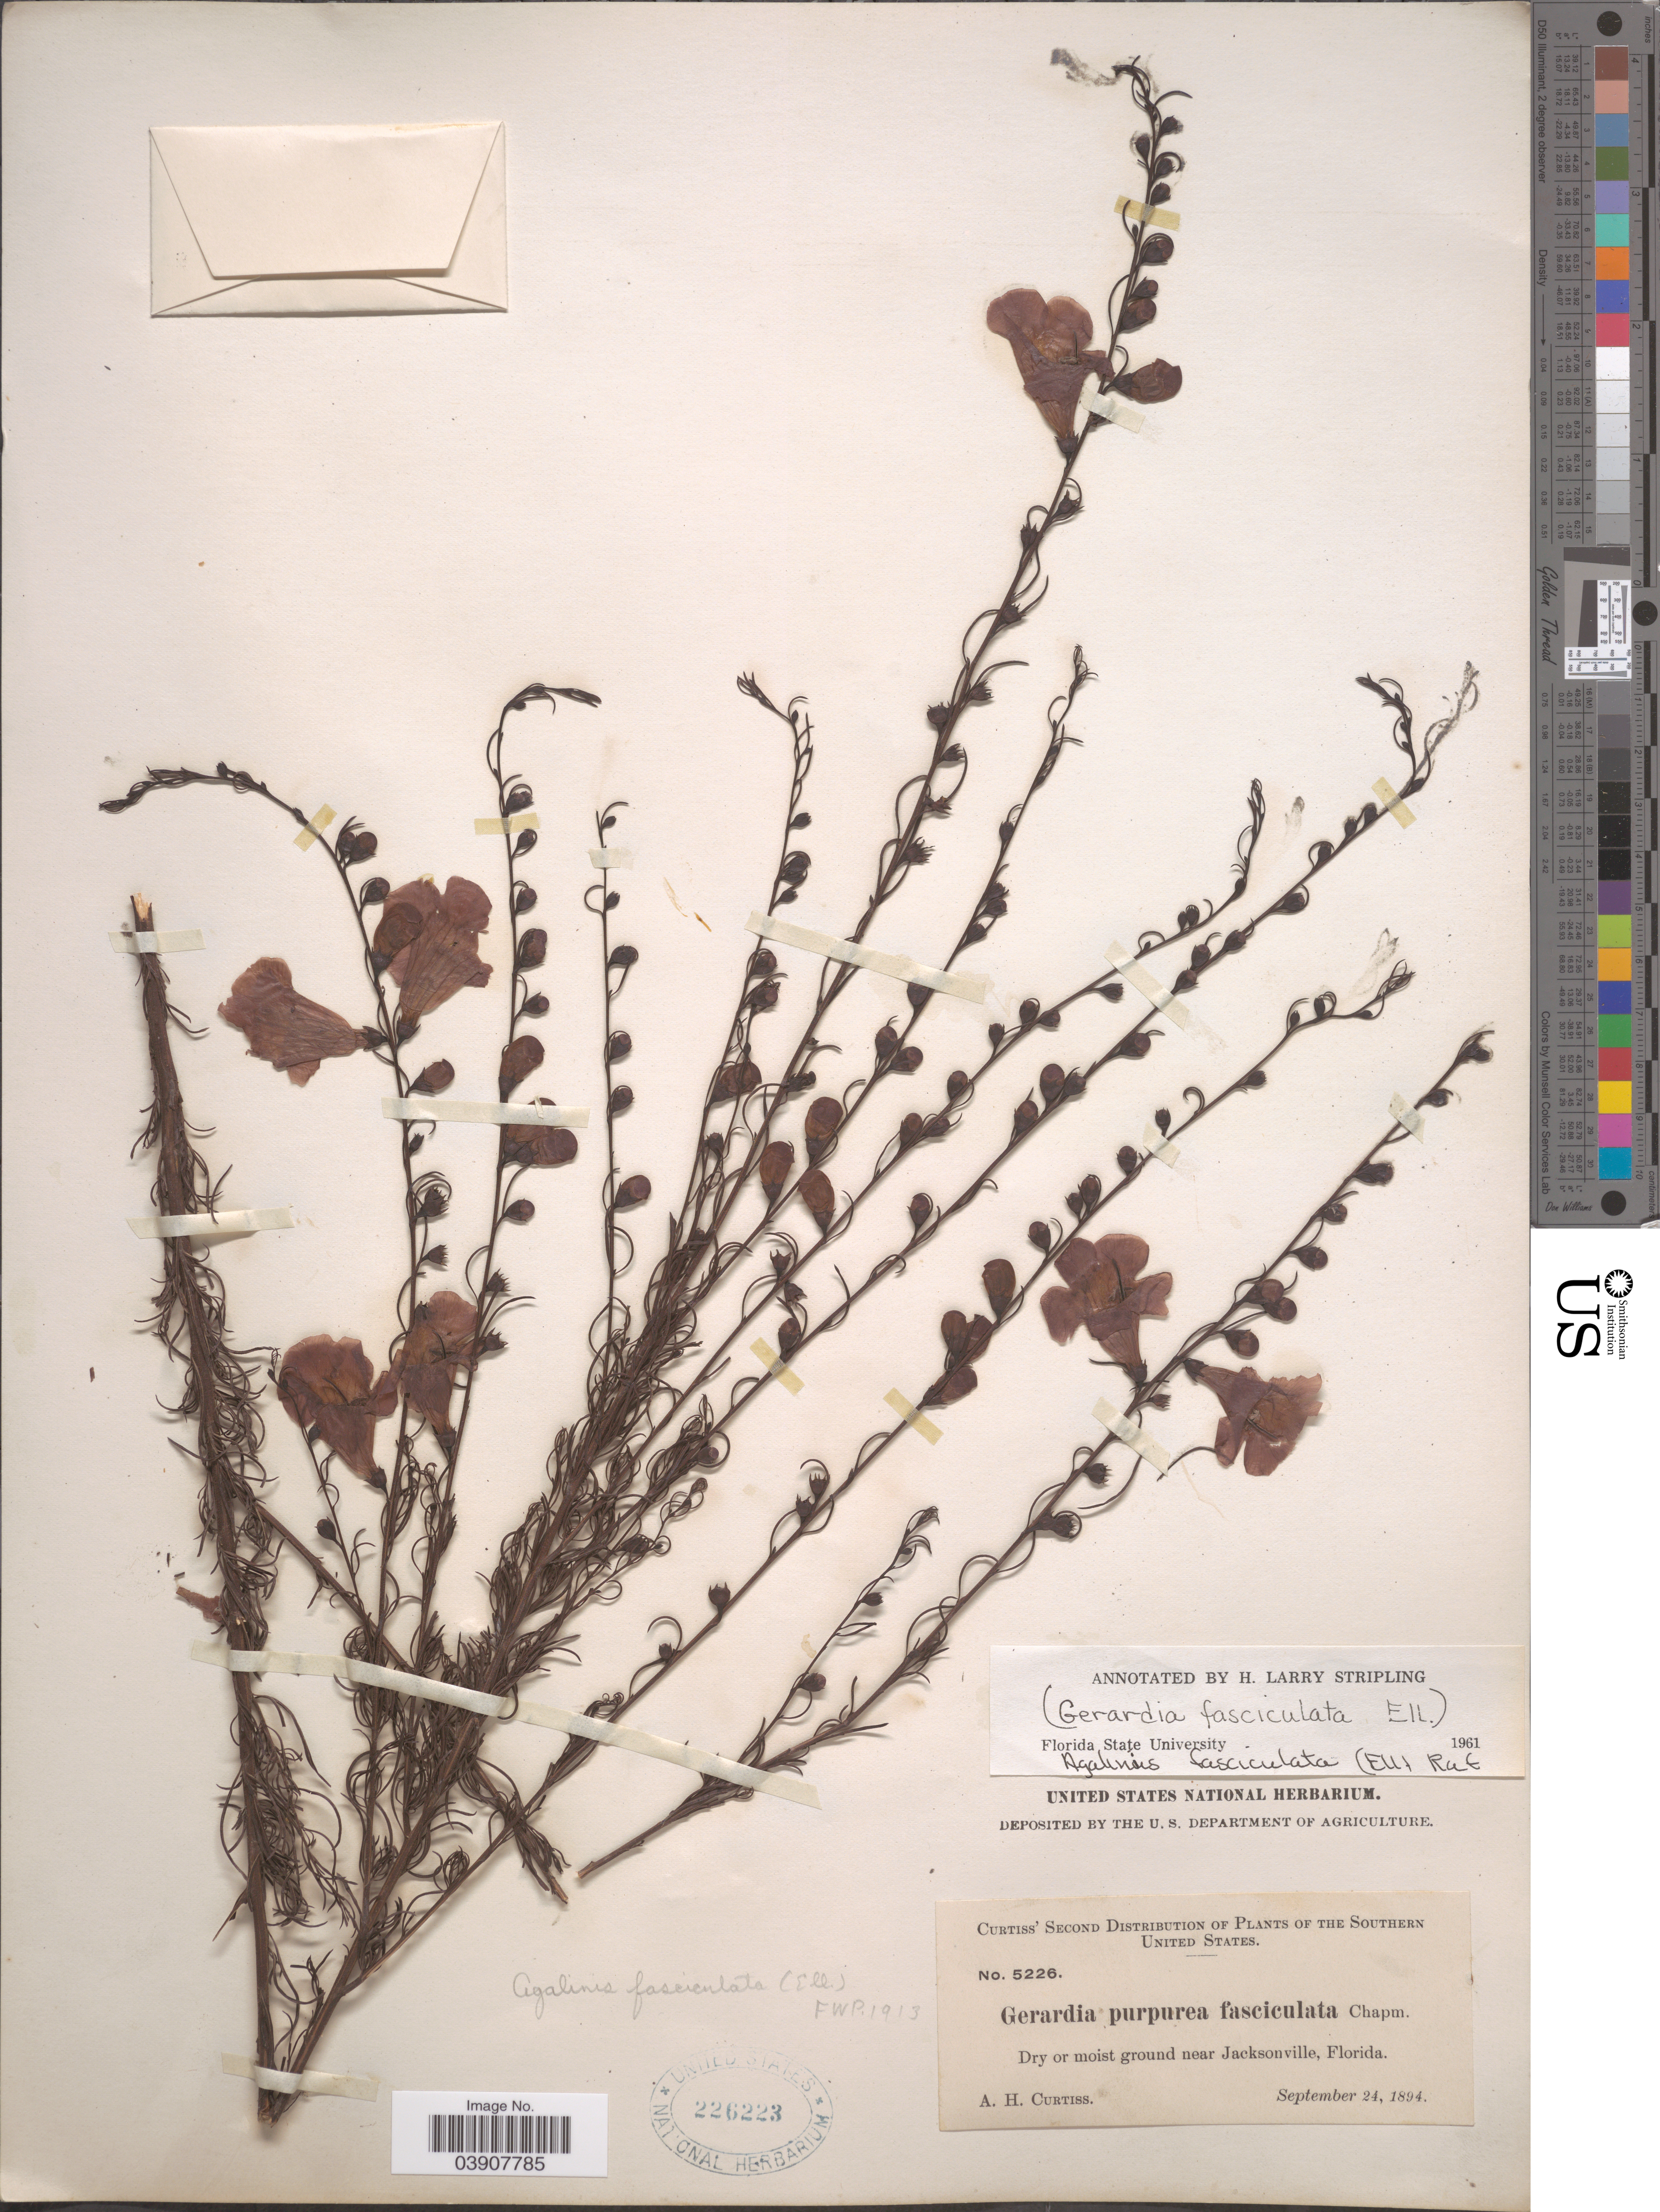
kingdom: Plantae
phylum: Tracheophyta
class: Magnoliopsida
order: Lamiales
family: Orobanchaceae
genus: Agalinis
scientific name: Agalinis fasciculata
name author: (Elliott) Raf.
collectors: A. H. Curtiss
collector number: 5226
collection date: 1894-09-24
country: United States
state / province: Florida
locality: The Southern United States. Dry or moist ground near Jacksonville.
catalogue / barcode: US 226223